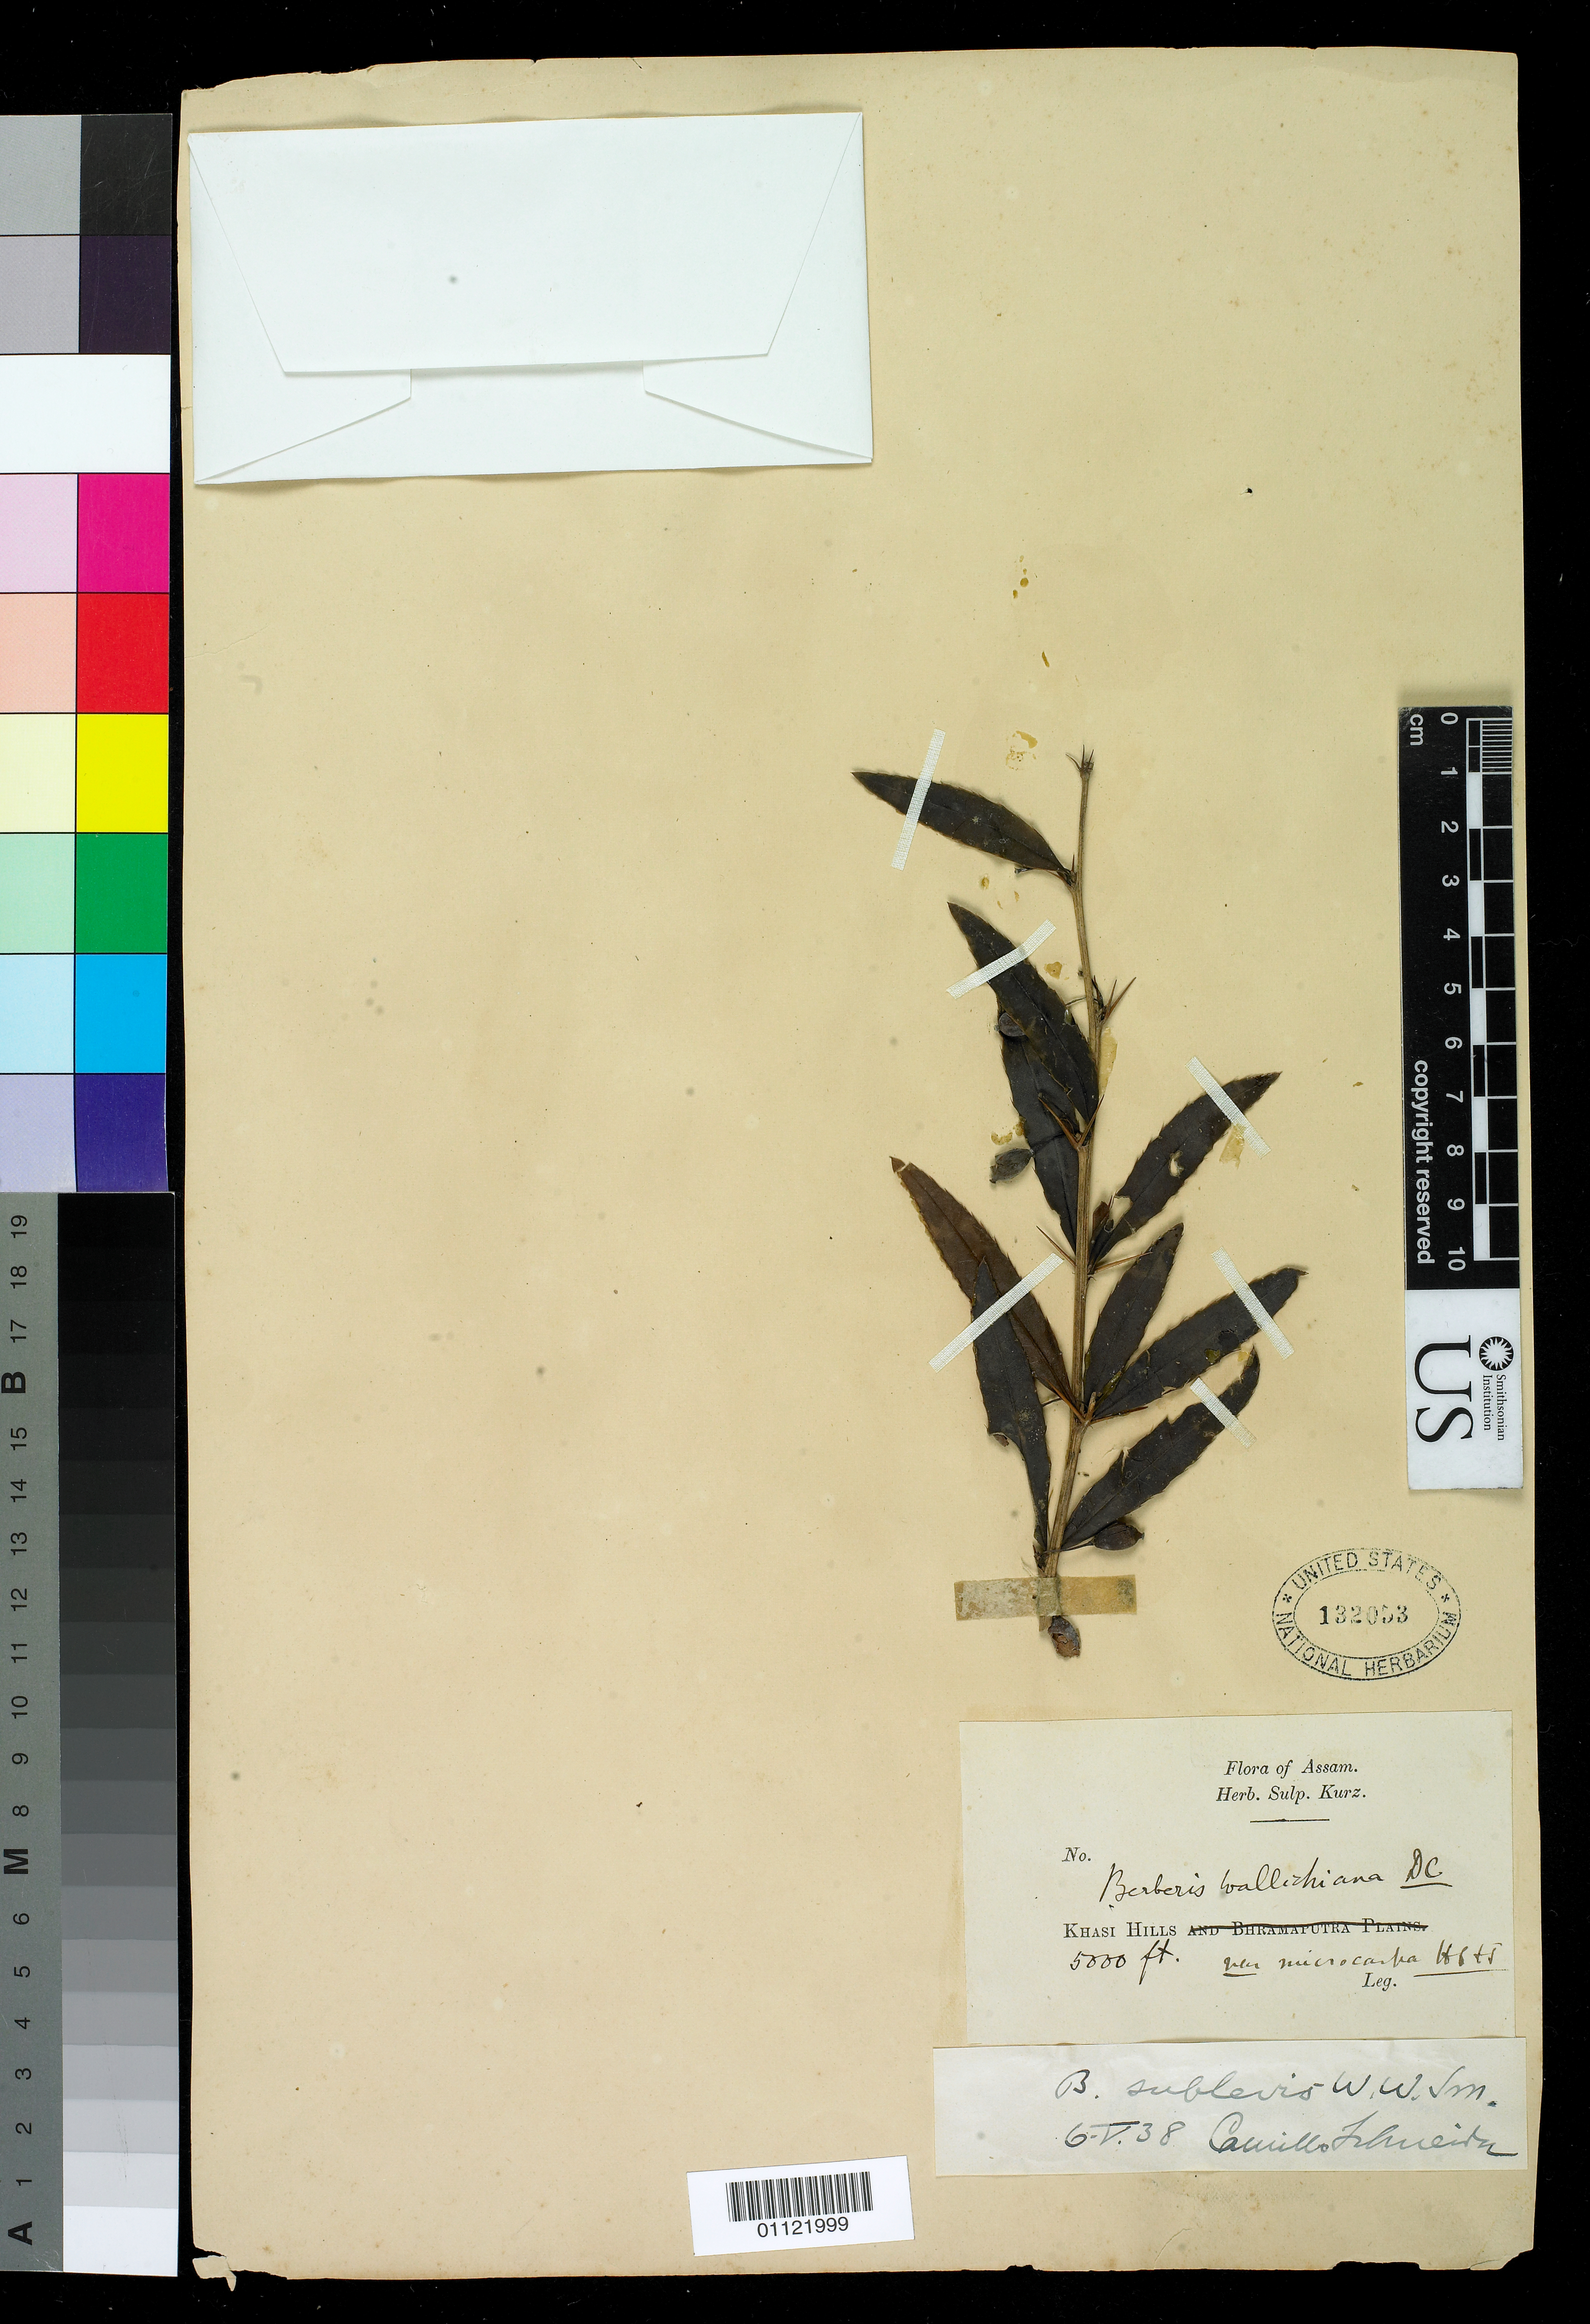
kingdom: Plantae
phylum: Tracheophyta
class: Magnoliopsida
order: Ranunculales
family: Berberidaceae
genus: Berberis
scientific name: Berberis sublevis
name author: W.W. Sm.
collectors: ex herb. Sulp. Kurz.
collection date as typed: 6 may 1938 is date of determination by C.K. Schneider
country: India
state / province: Meghalaya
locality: Flora of Assam. Khasi Hills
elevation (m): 1524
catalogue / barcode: US 132053